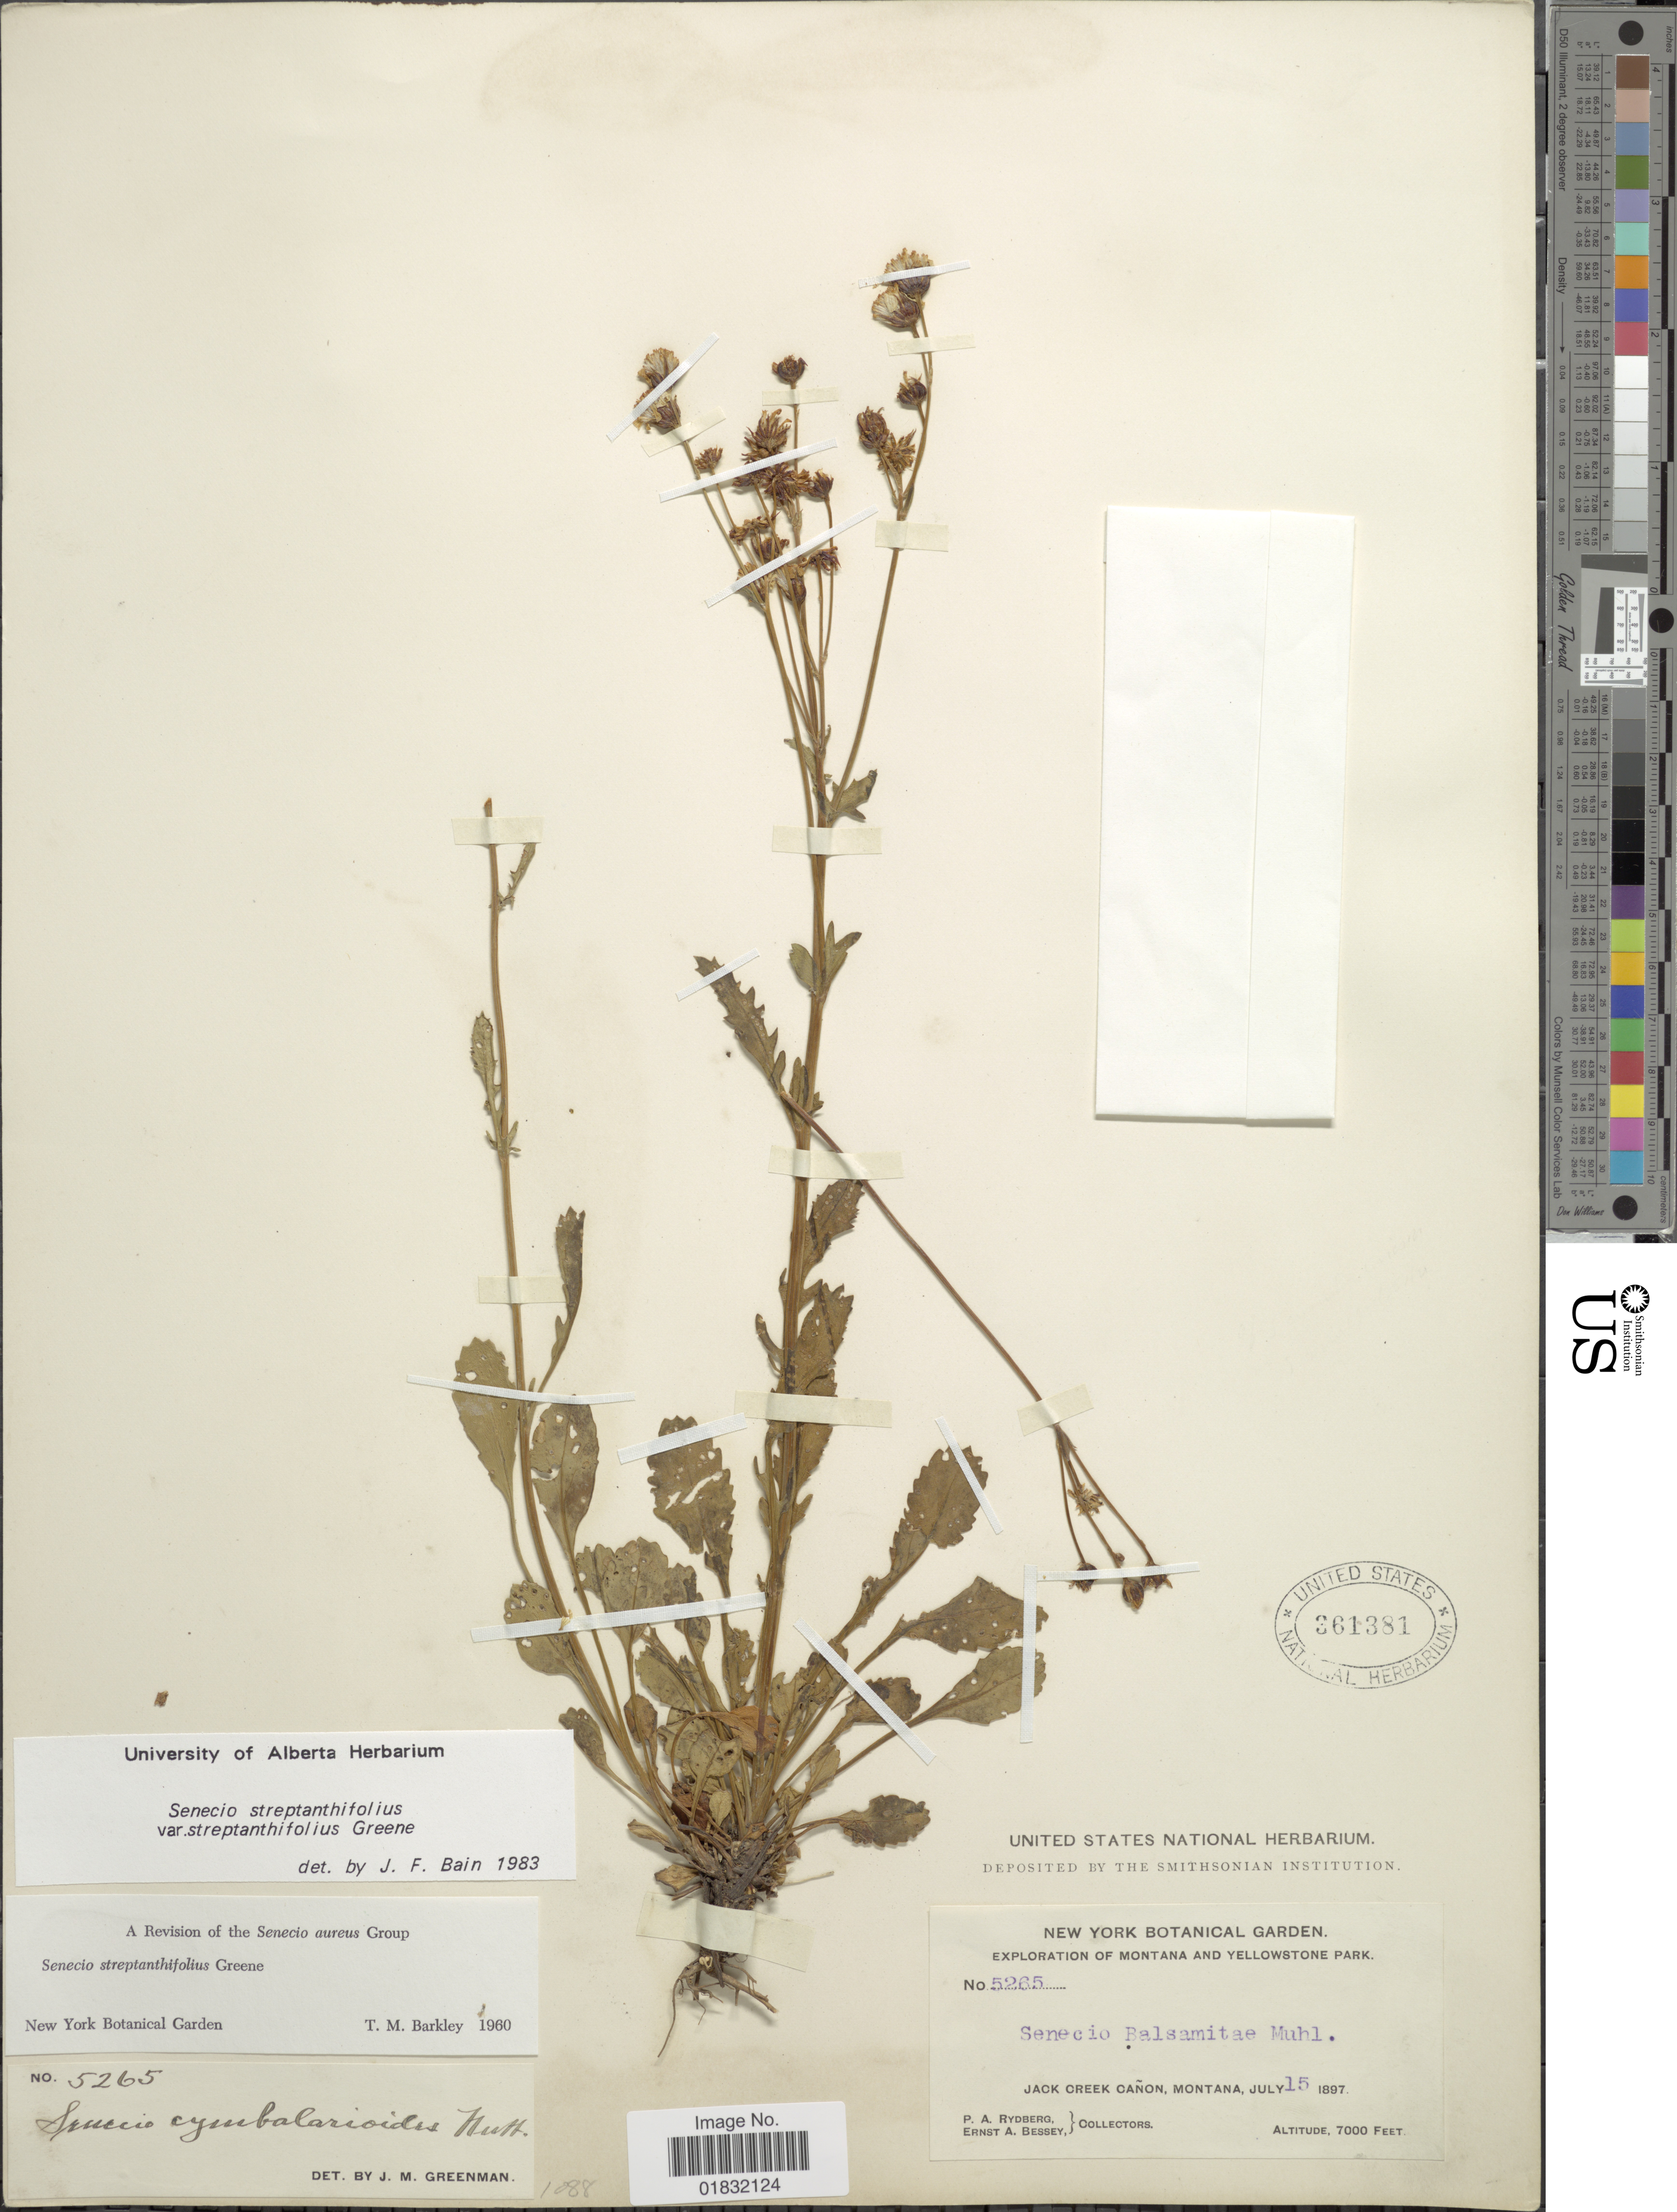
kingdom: Plantae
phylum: Tracheophyta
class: Magnoliopsida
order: Asterales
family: Asteraceae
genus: Packera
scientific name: Packera streptanthifolia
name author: (Greene) W.A. Weber & Á. Löve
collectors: P. A. Rydberg & E. A. Bessey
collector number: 5265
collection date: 1897-07-15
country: United States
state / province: Montana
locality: Montana and Yellowstone Park, Jack Creek Cañon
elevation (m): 2134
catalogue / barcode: US 361381